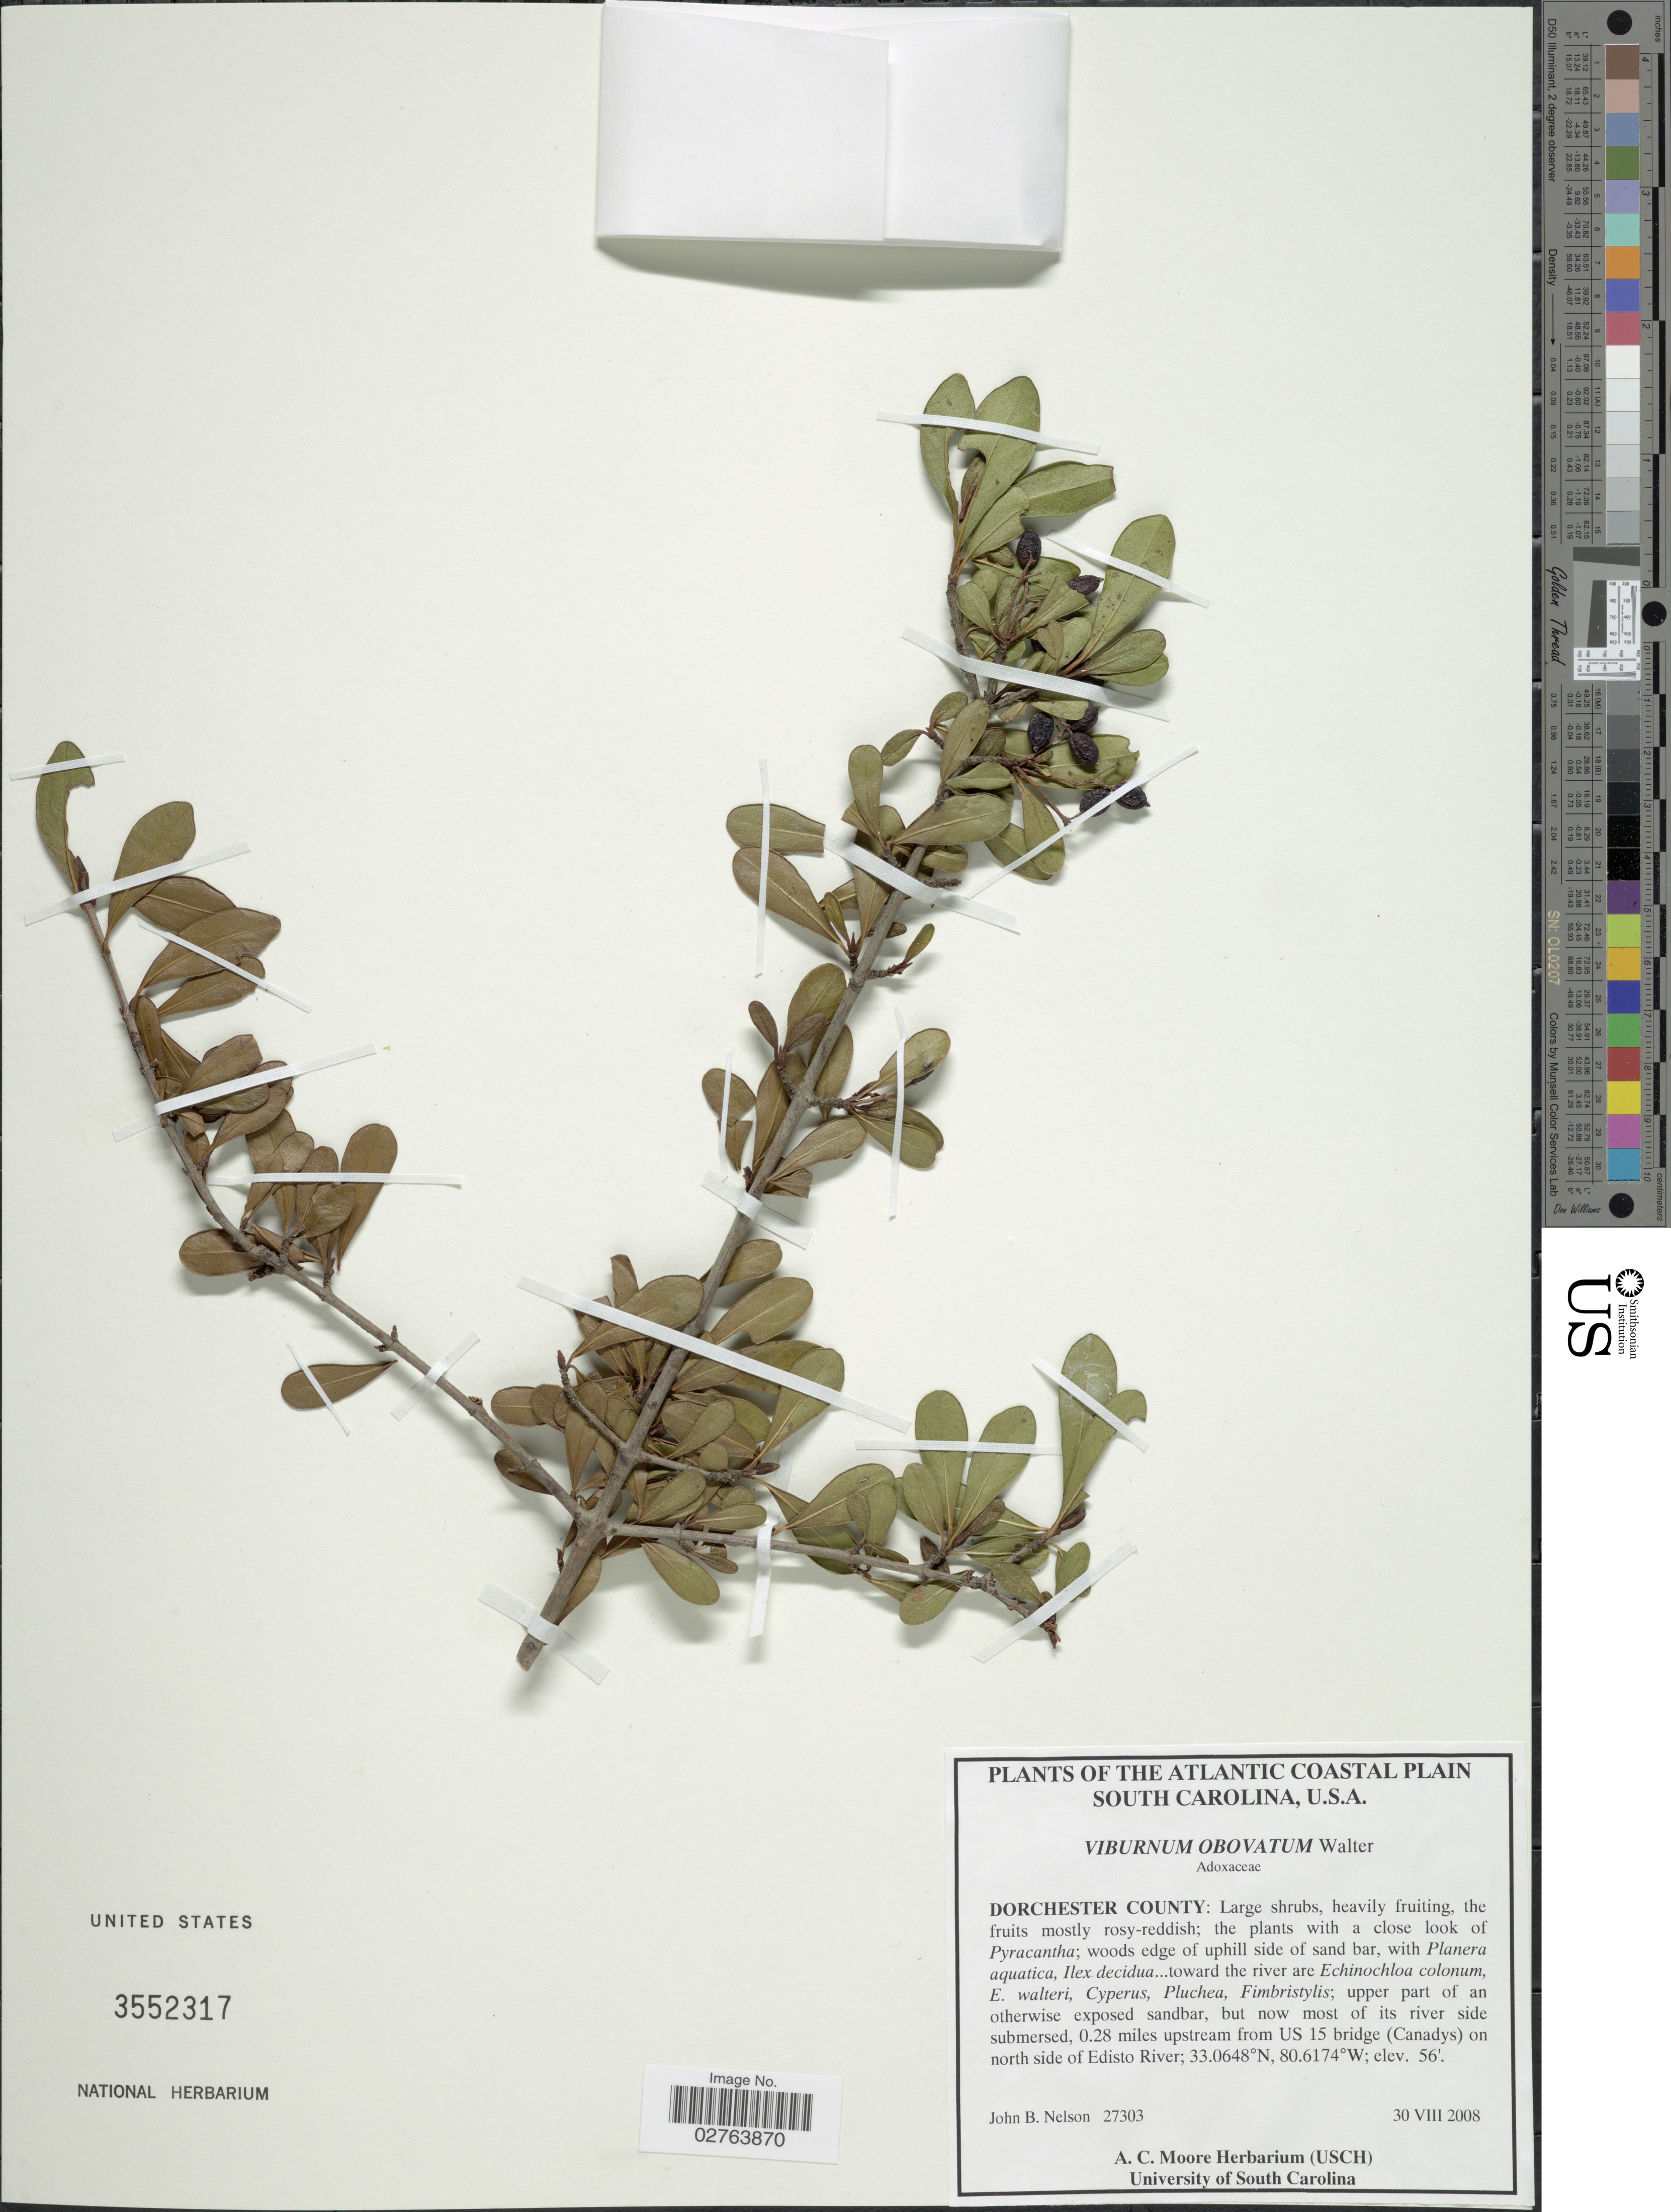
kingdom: Plantae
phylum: Tracheophyta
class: Magnoliopsida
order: Dipsacales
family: Viburnaceae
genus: Viburnum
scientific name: Viburnum obovatum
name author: Walter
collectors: J. B. Nelson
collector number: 27303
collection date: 2008-08-30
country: United States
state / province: South Carolina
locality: The Atlantic Coastal Plain. Dorchester County. Upper part of an otherwise exposed sandbar, but now most of its river side submersed, 0.28 miles upstream from US 15 bridge (Canadys) on north side of Edisto River.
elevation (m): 17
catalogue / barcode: US 3552317